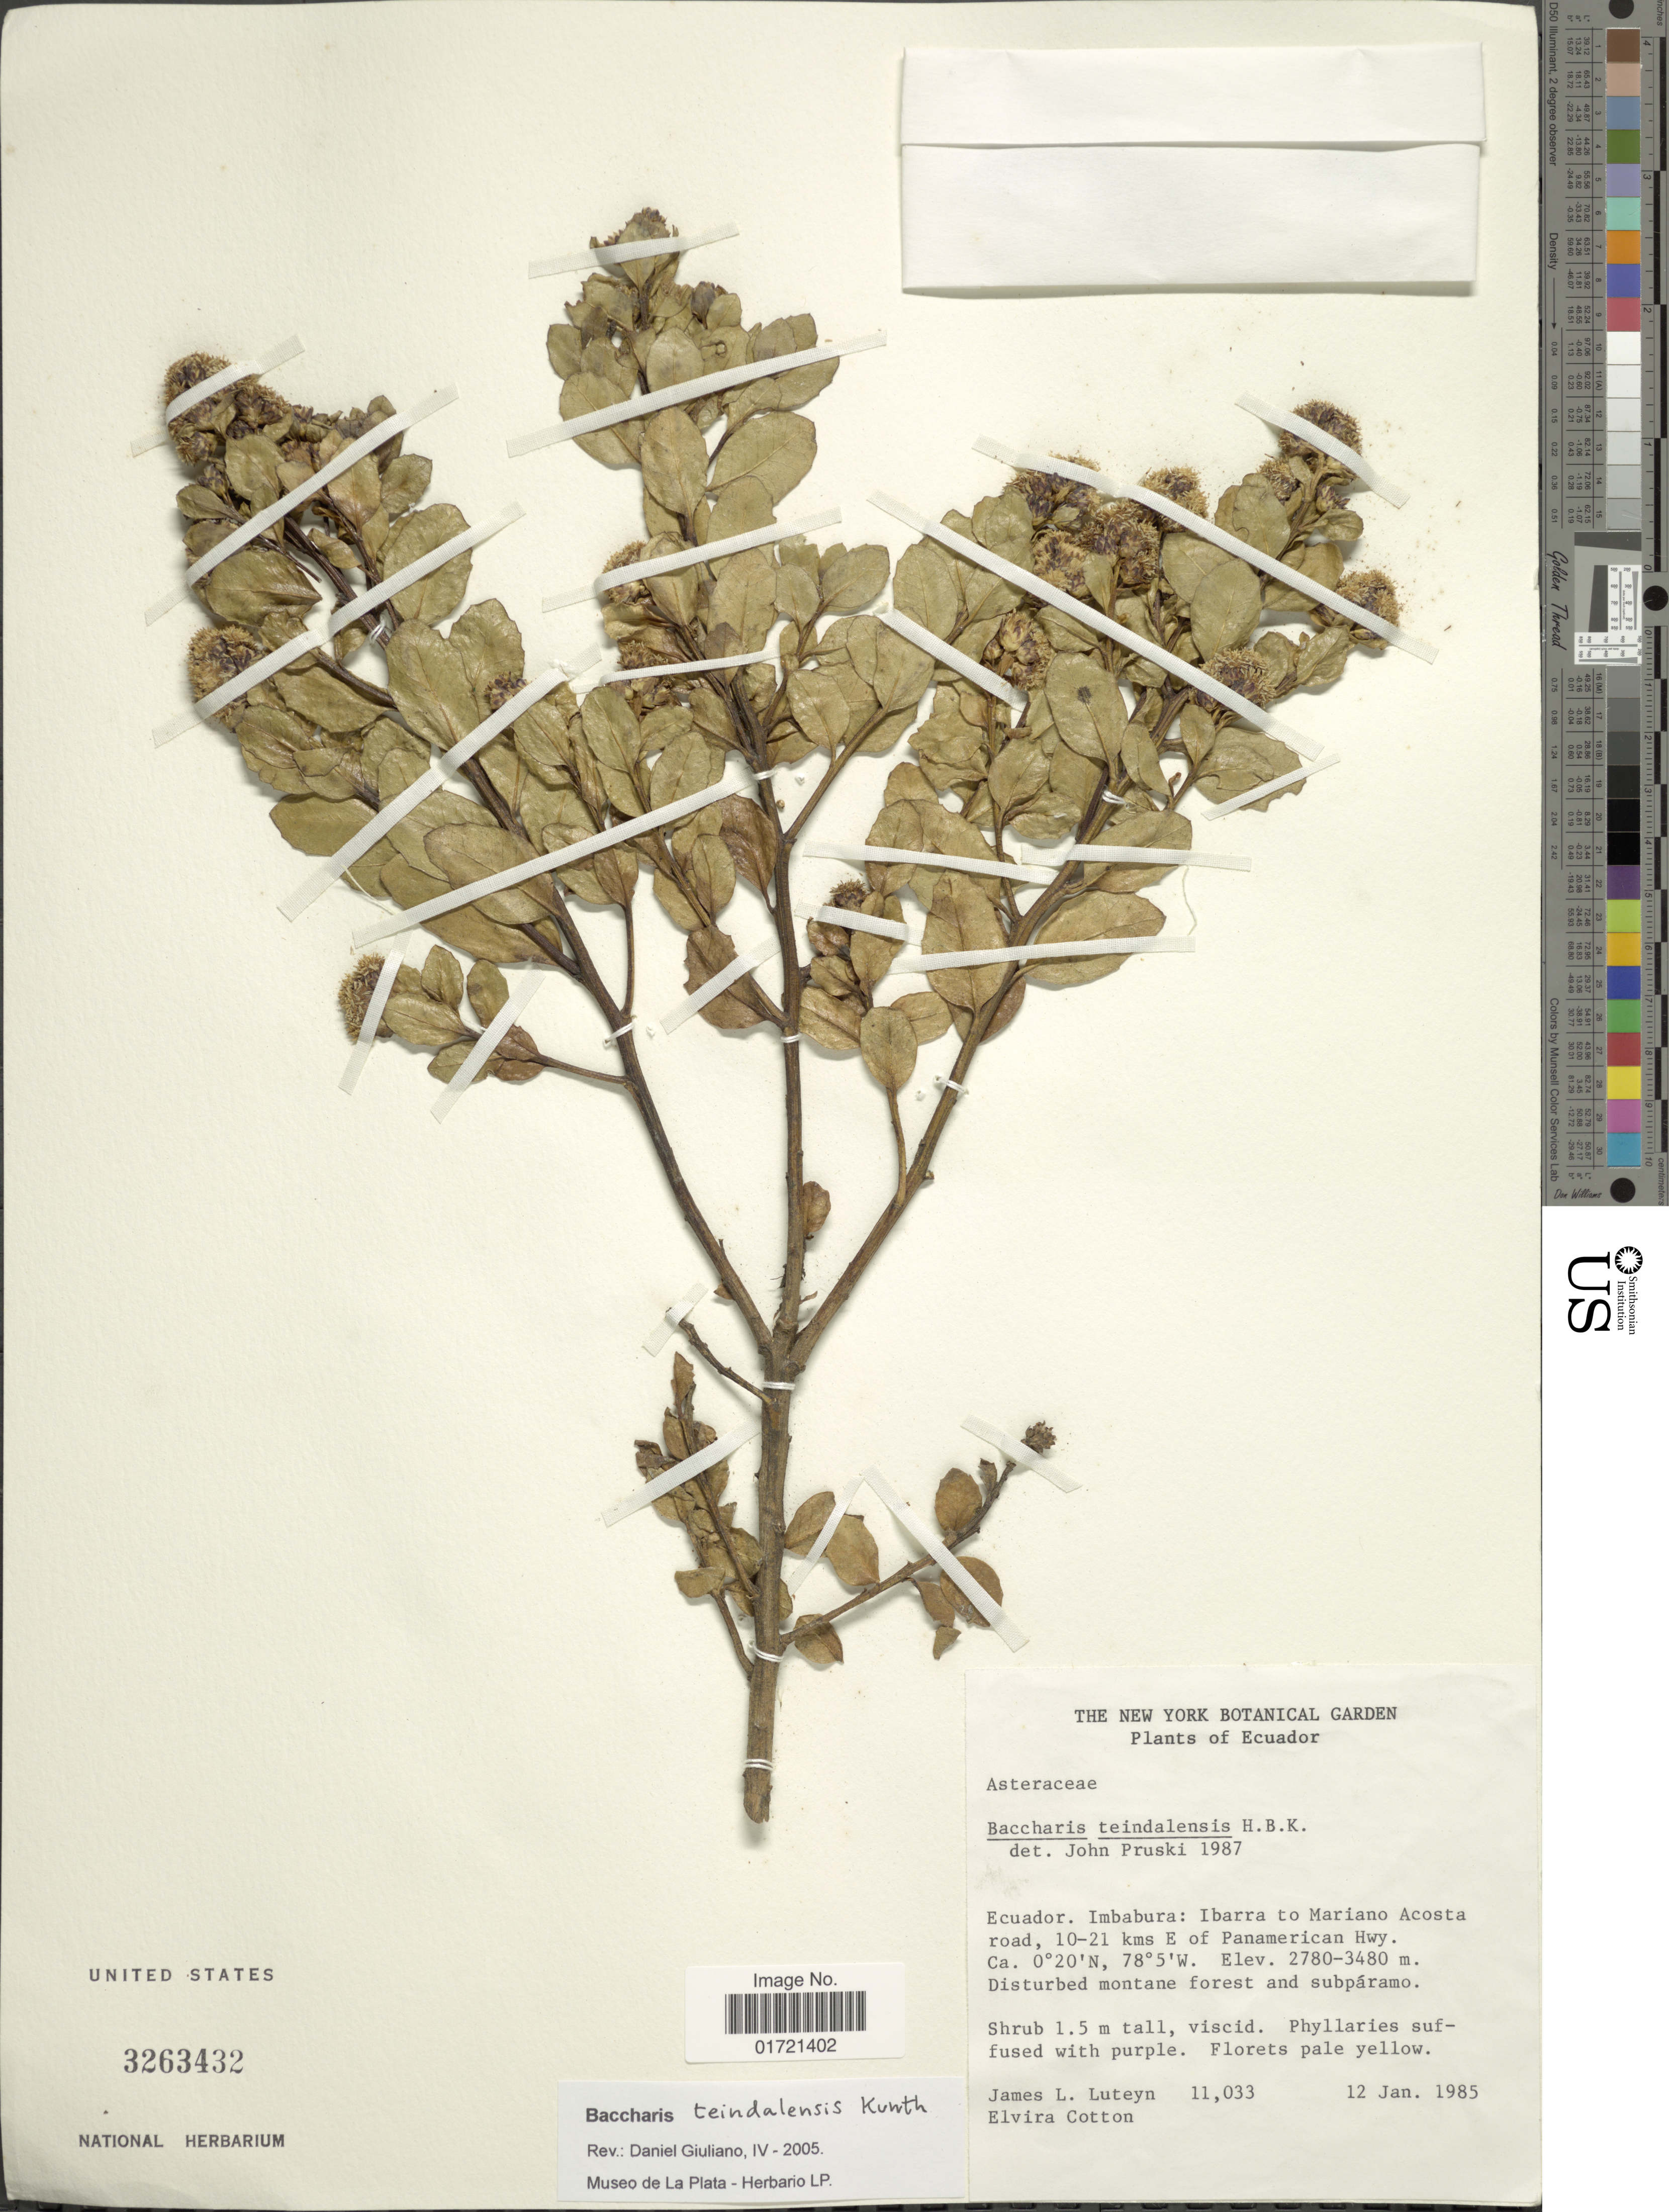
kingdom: Plantae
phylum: Tracheophyta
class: Magnoliopsida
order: Asterales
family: Asteraceae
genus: Baccharis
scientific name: Baccharis teindalensis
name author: Kunth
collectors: J. L. Luteyn & E. Cotton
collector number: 11033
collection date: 1985-01-12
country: Ecuador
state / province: Imbabura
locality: Ecuador. Imbabura: Ibarra to Mariano Acosta road, 10-21 kms E of Panamerican Hwy.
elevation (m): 2780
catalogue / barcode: US 3263432